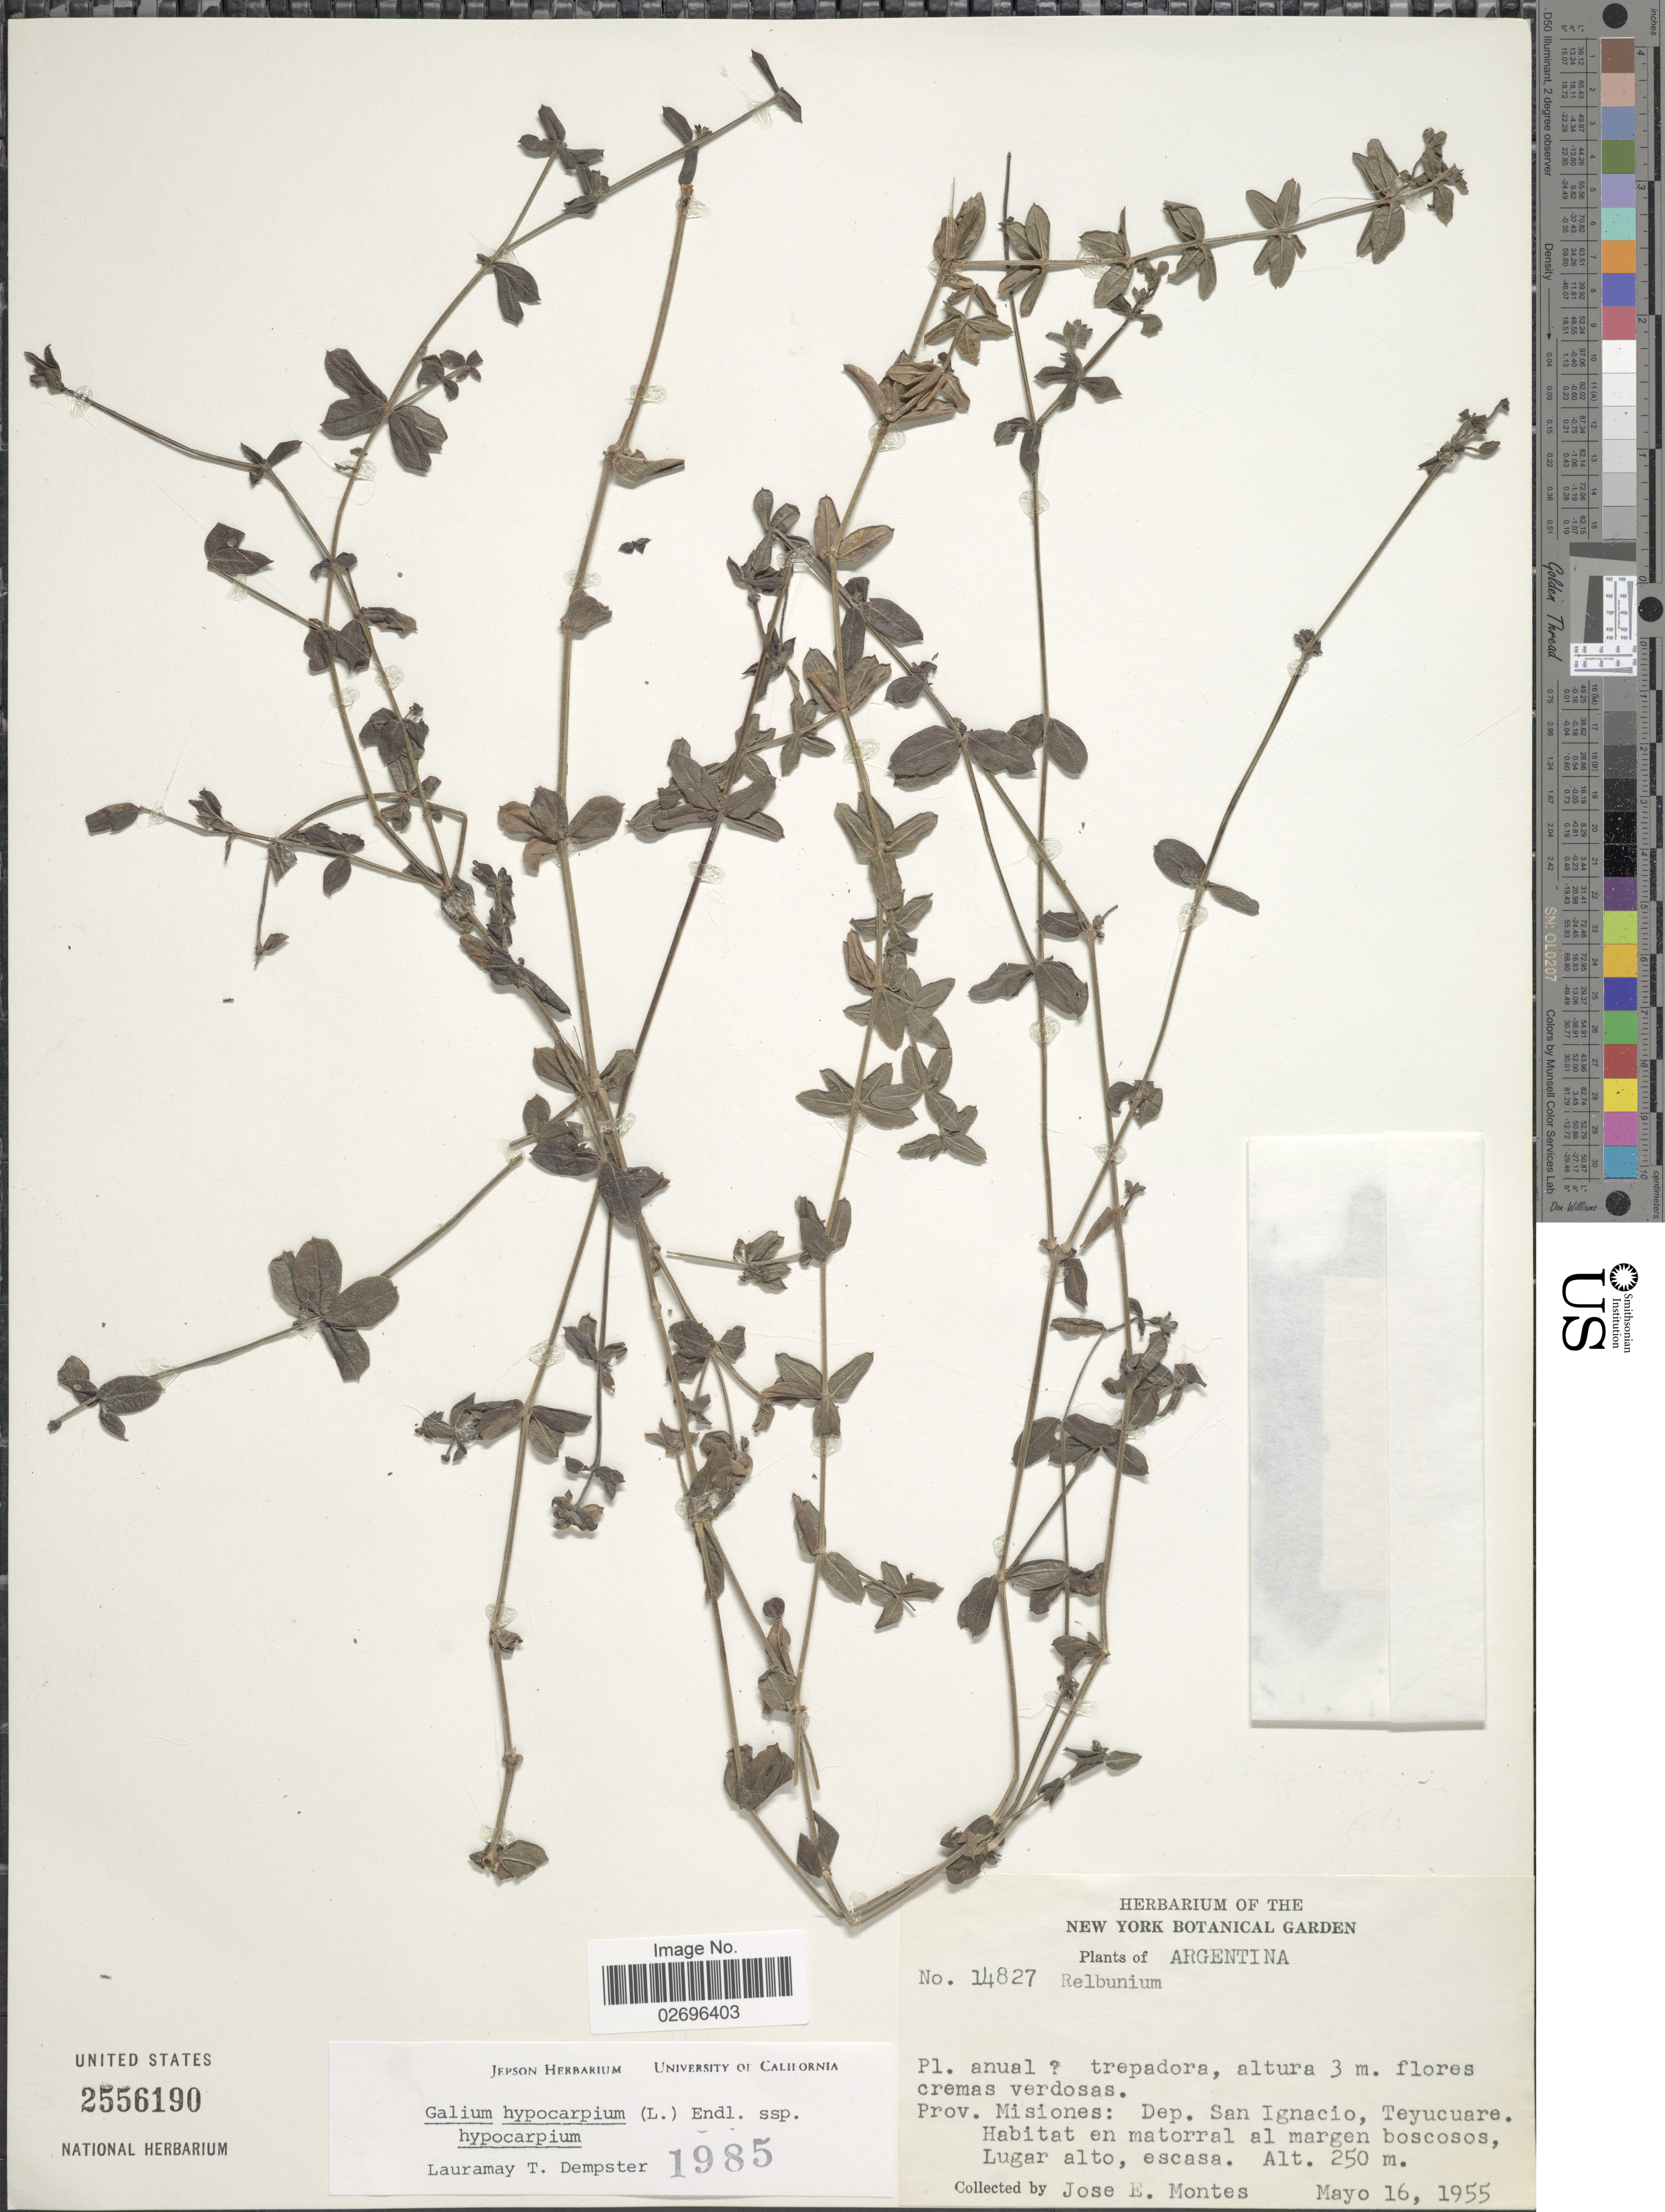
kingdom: Plantae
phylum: Tracheophyta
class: Magnoliopsida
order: Gentianales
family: Rubiaceae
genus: Galium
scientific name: Galium hypocarpium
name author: (L.) Endl. ex Griseb.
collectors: J. E. Montes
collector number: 14827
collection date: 1955-05-16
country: Argentina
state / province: Misiones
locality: Dep. San Ignacio, Teyucuare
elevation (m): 250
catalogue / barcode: US 2556190